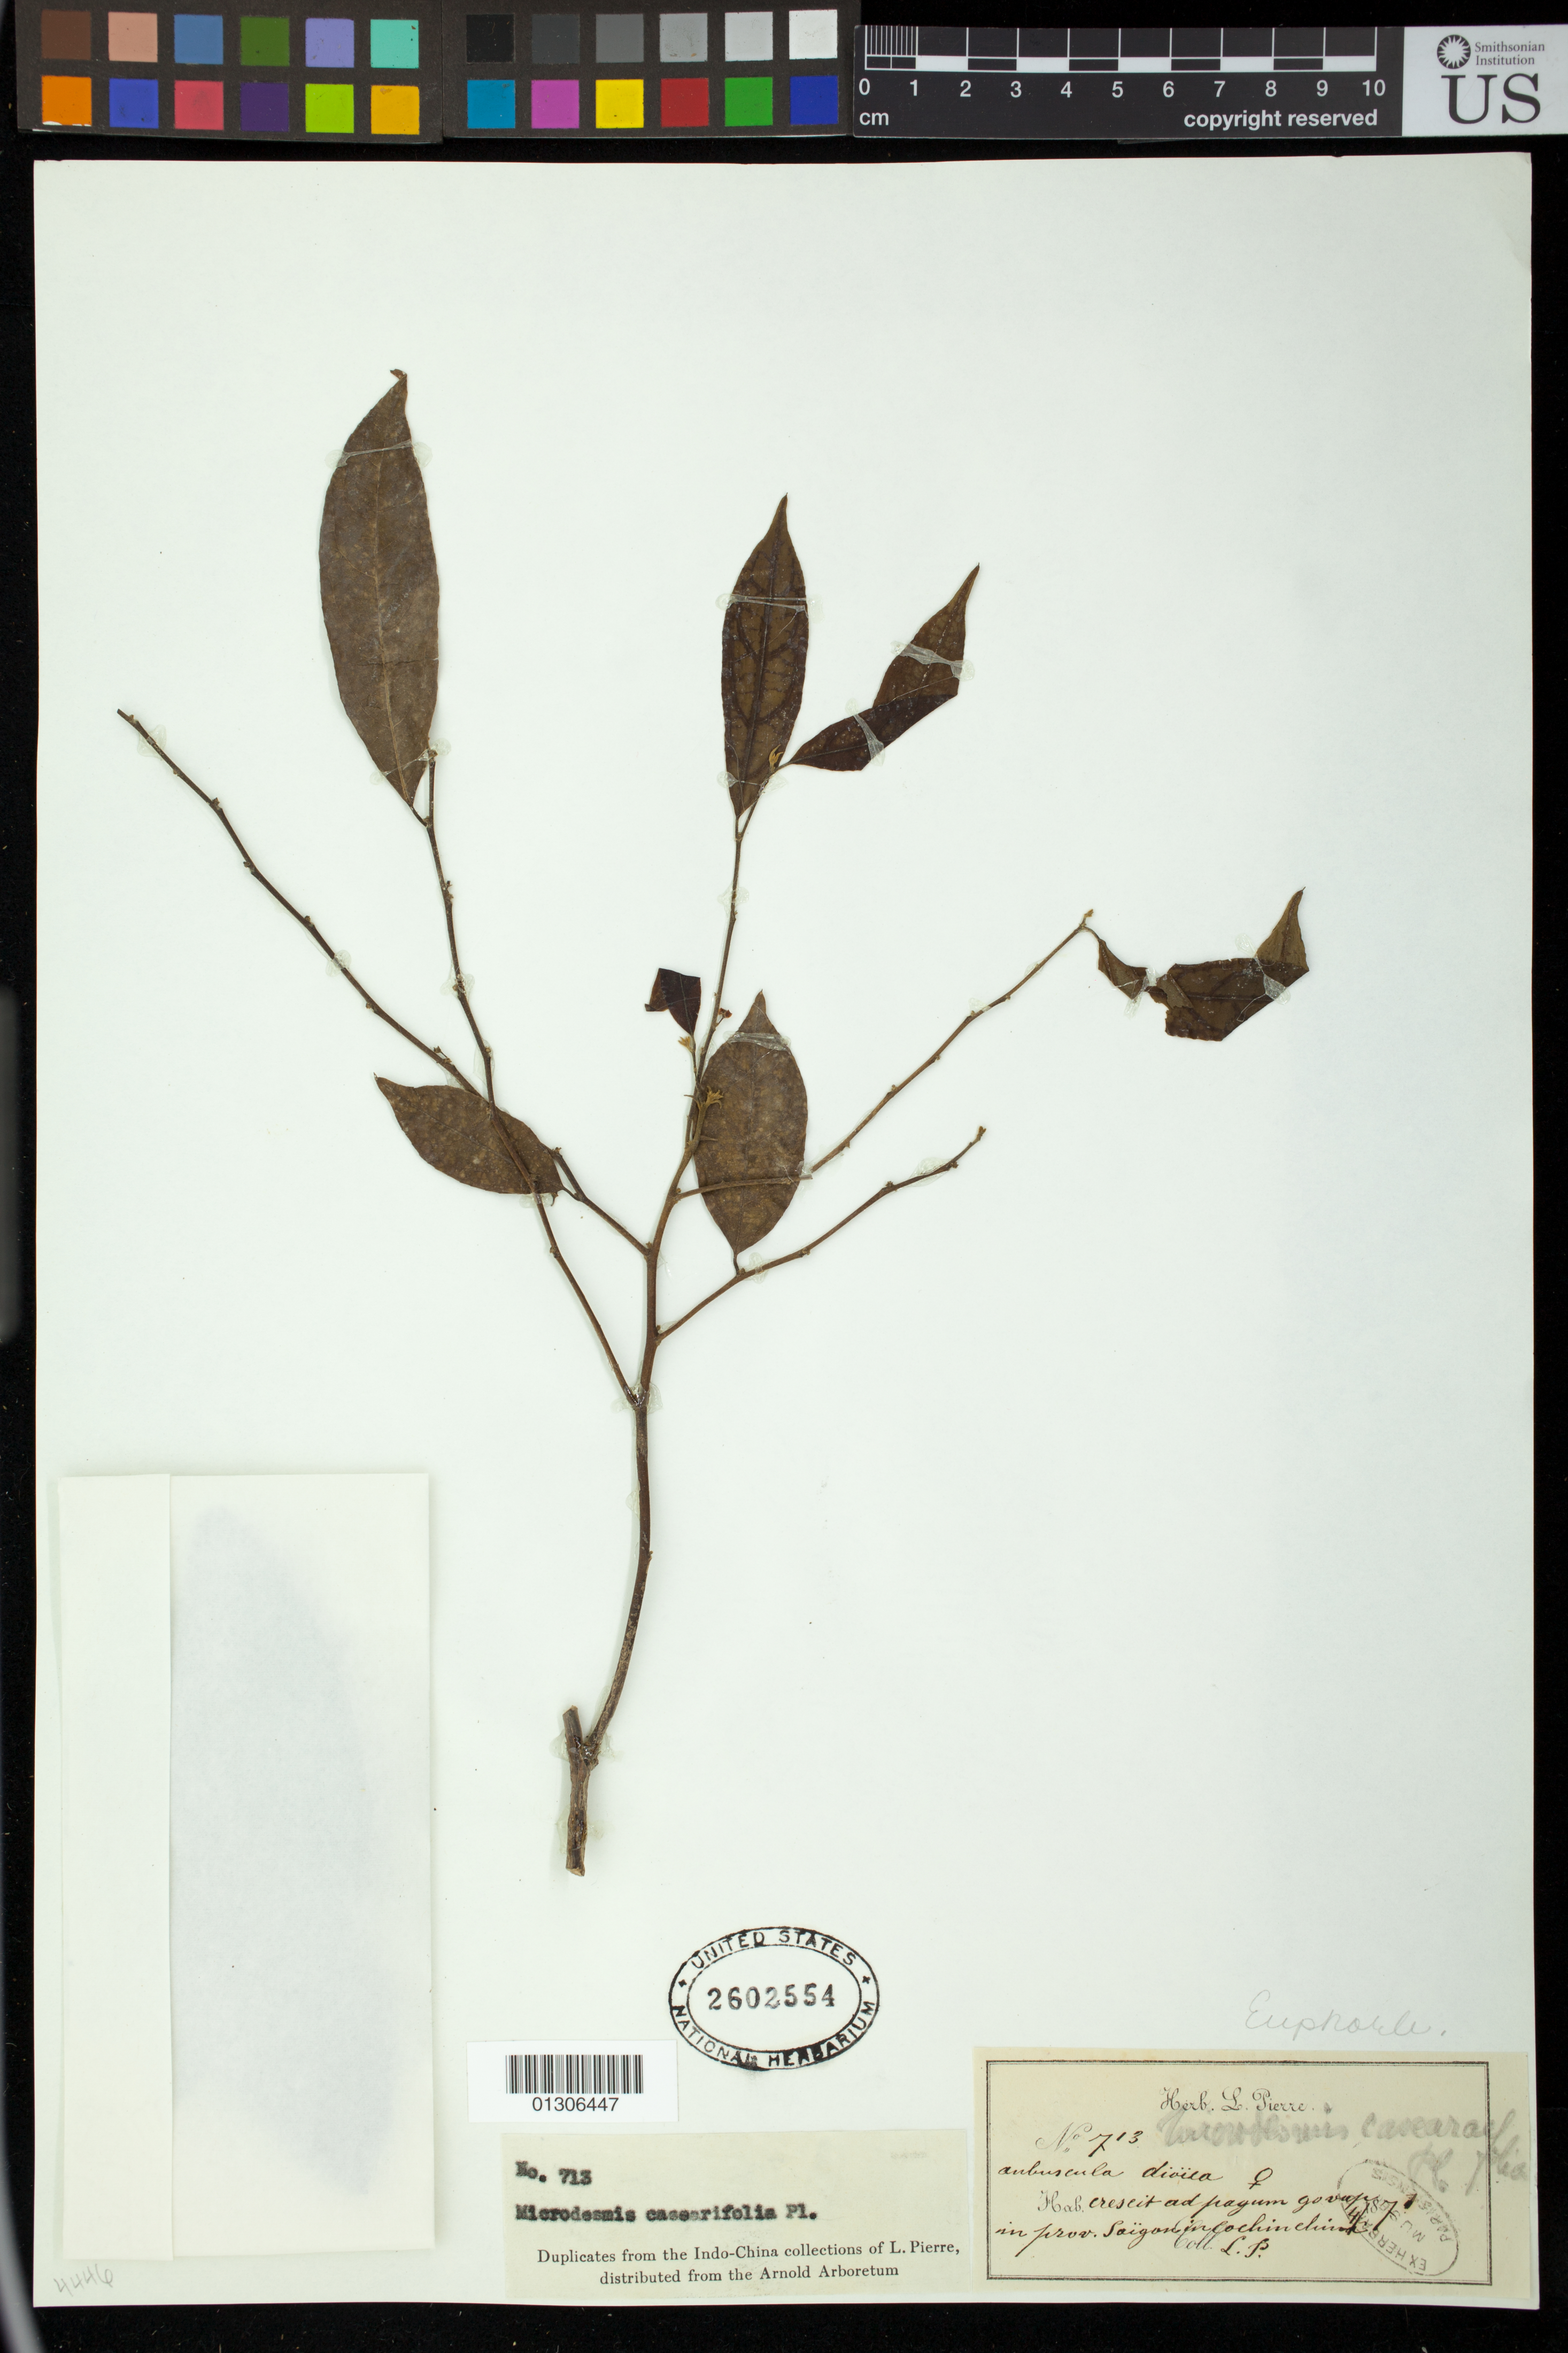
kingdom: Plantae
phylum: Tracheophyta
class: Magnoliopsida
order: Malpighiales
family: Pandaceae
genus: Microdesmis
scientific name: Microdesmis casearifolia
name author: Planch. & Hook.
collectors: L. Pierre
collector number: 713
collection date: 1871-04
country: Vietnam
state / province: Ho Chi Minh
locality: in prov. Saigon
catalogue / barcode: US 2602554